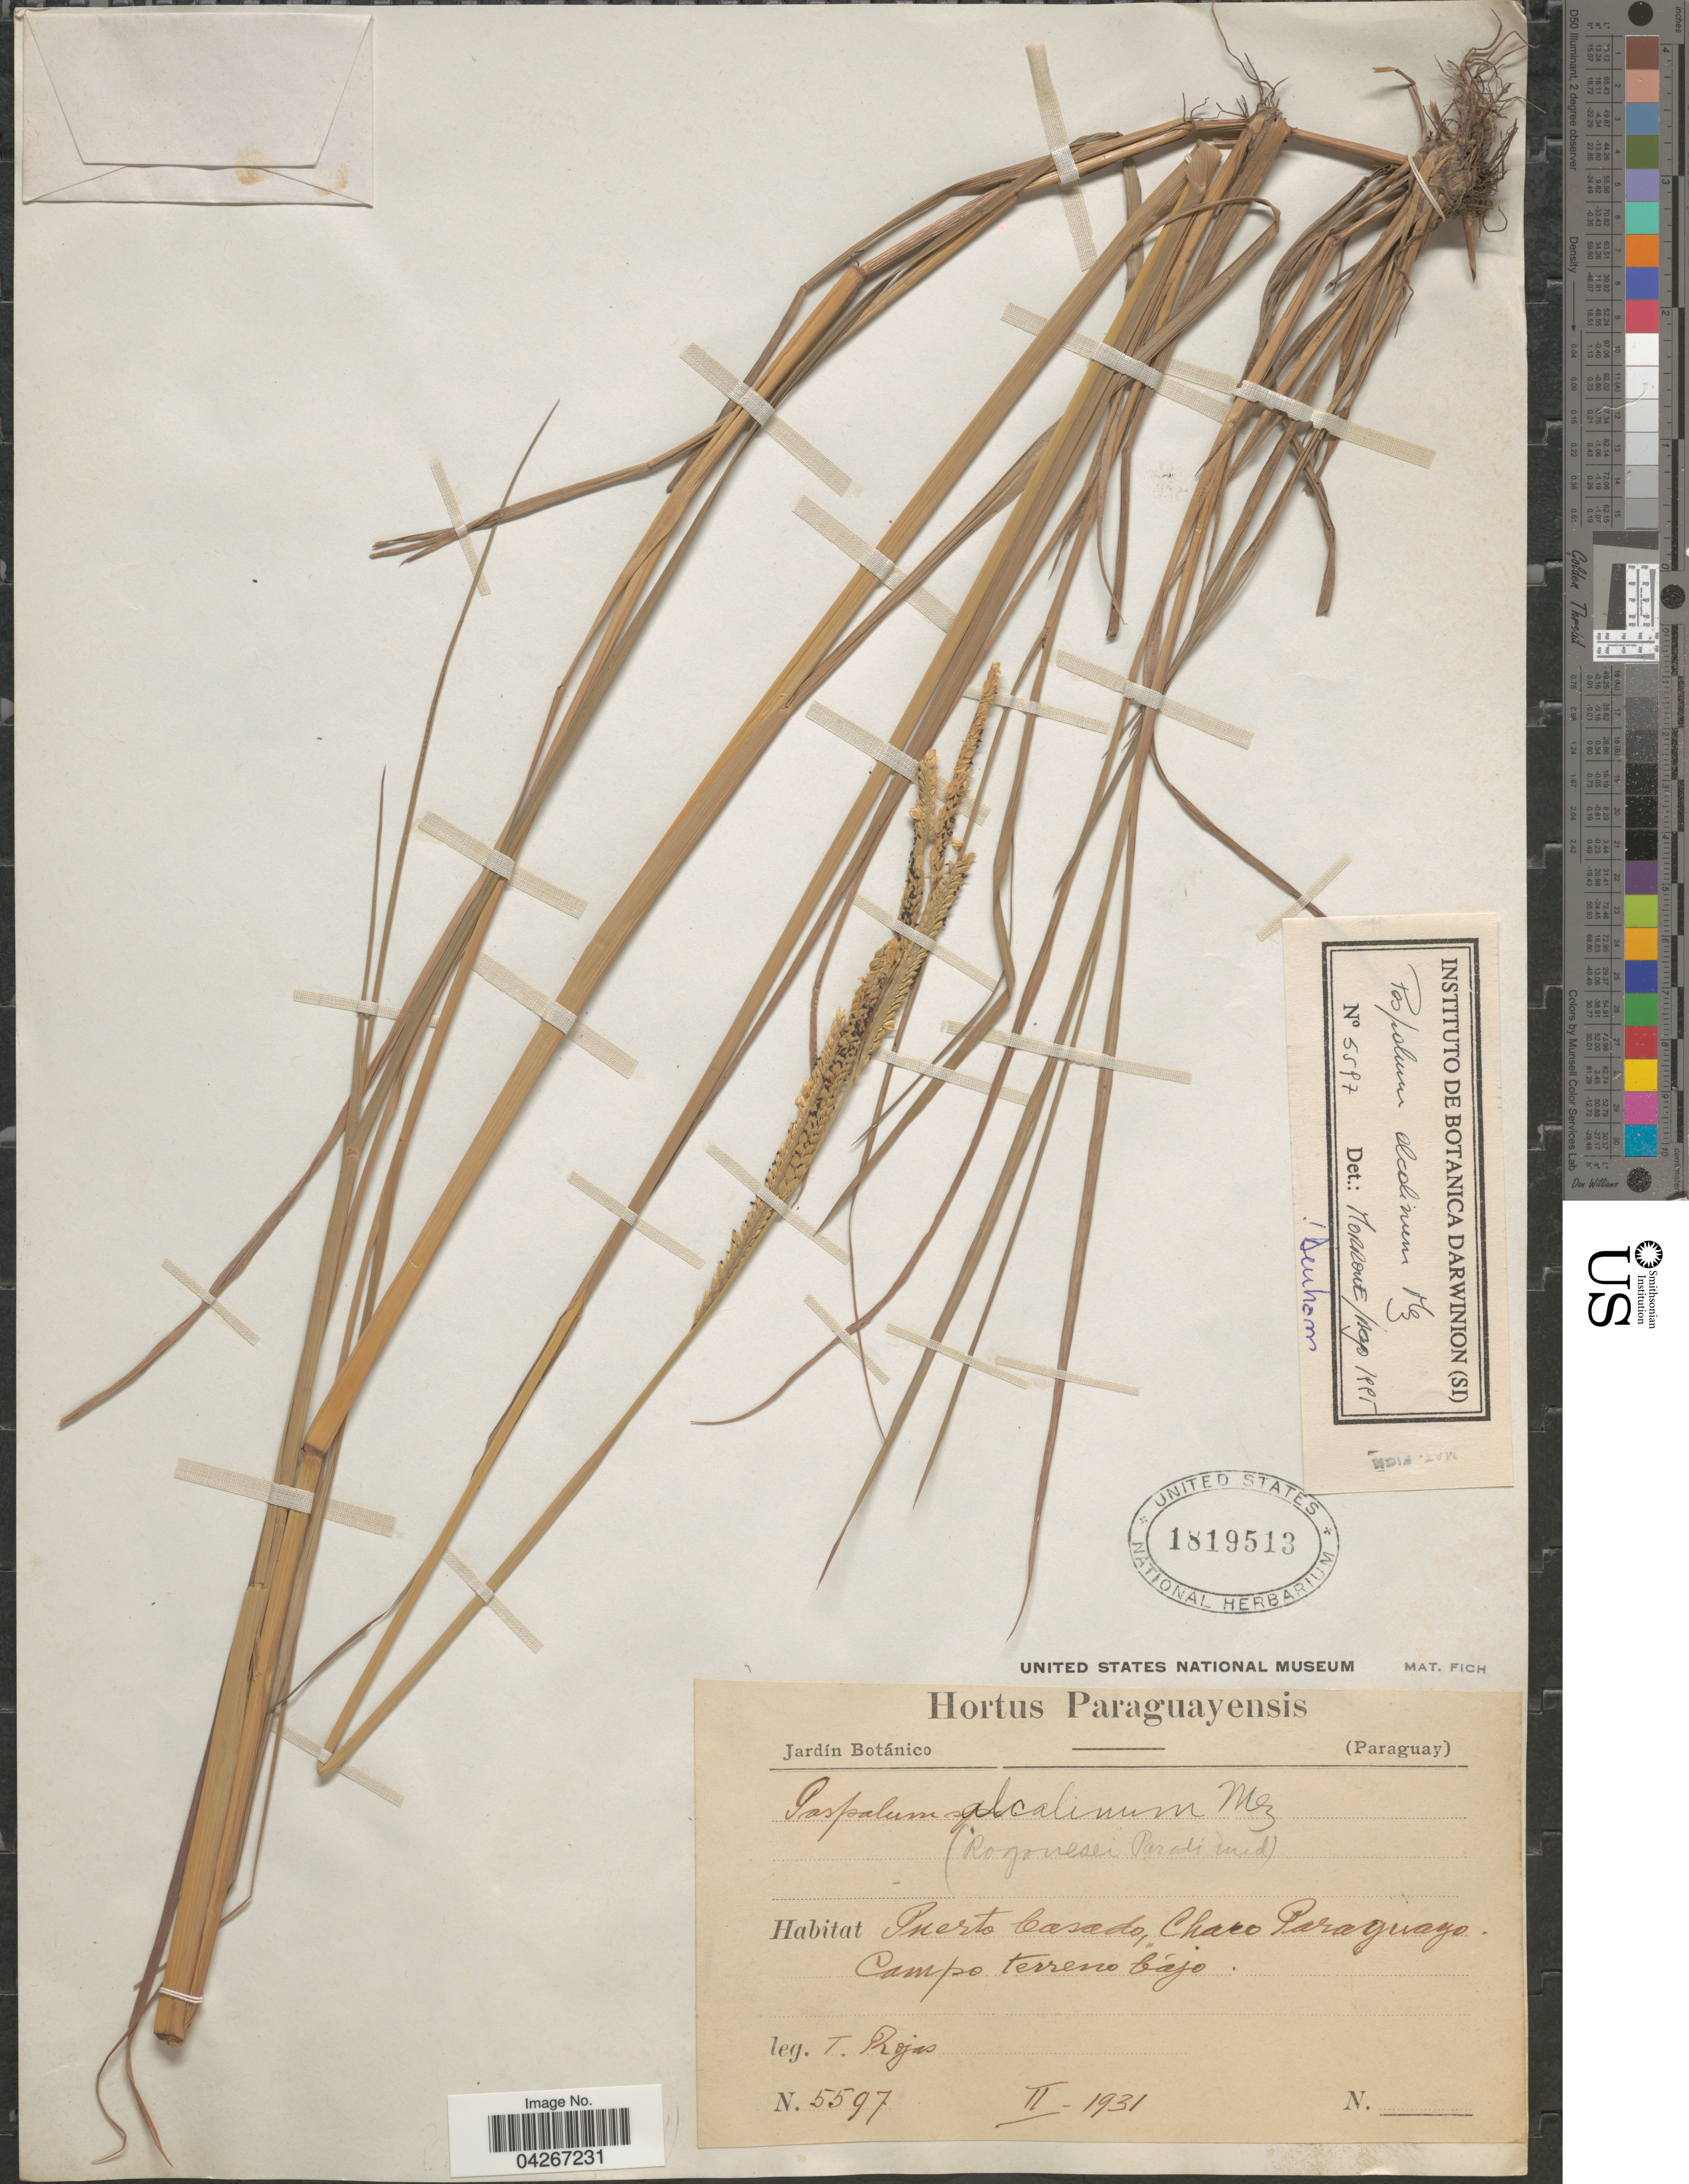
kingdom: Plantae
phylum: Tracheophyta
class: Liliopsida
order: Poales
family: Poaceae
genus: Paspalum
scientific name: Paspalum alcalinum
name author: Mez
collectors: T. Rojas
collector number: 5597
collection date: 1931-02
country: Argentina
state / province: Chaco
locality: Puerto Casado, Chaco Paraguayo. Campo terreno bájo.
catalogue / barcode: US 1819513